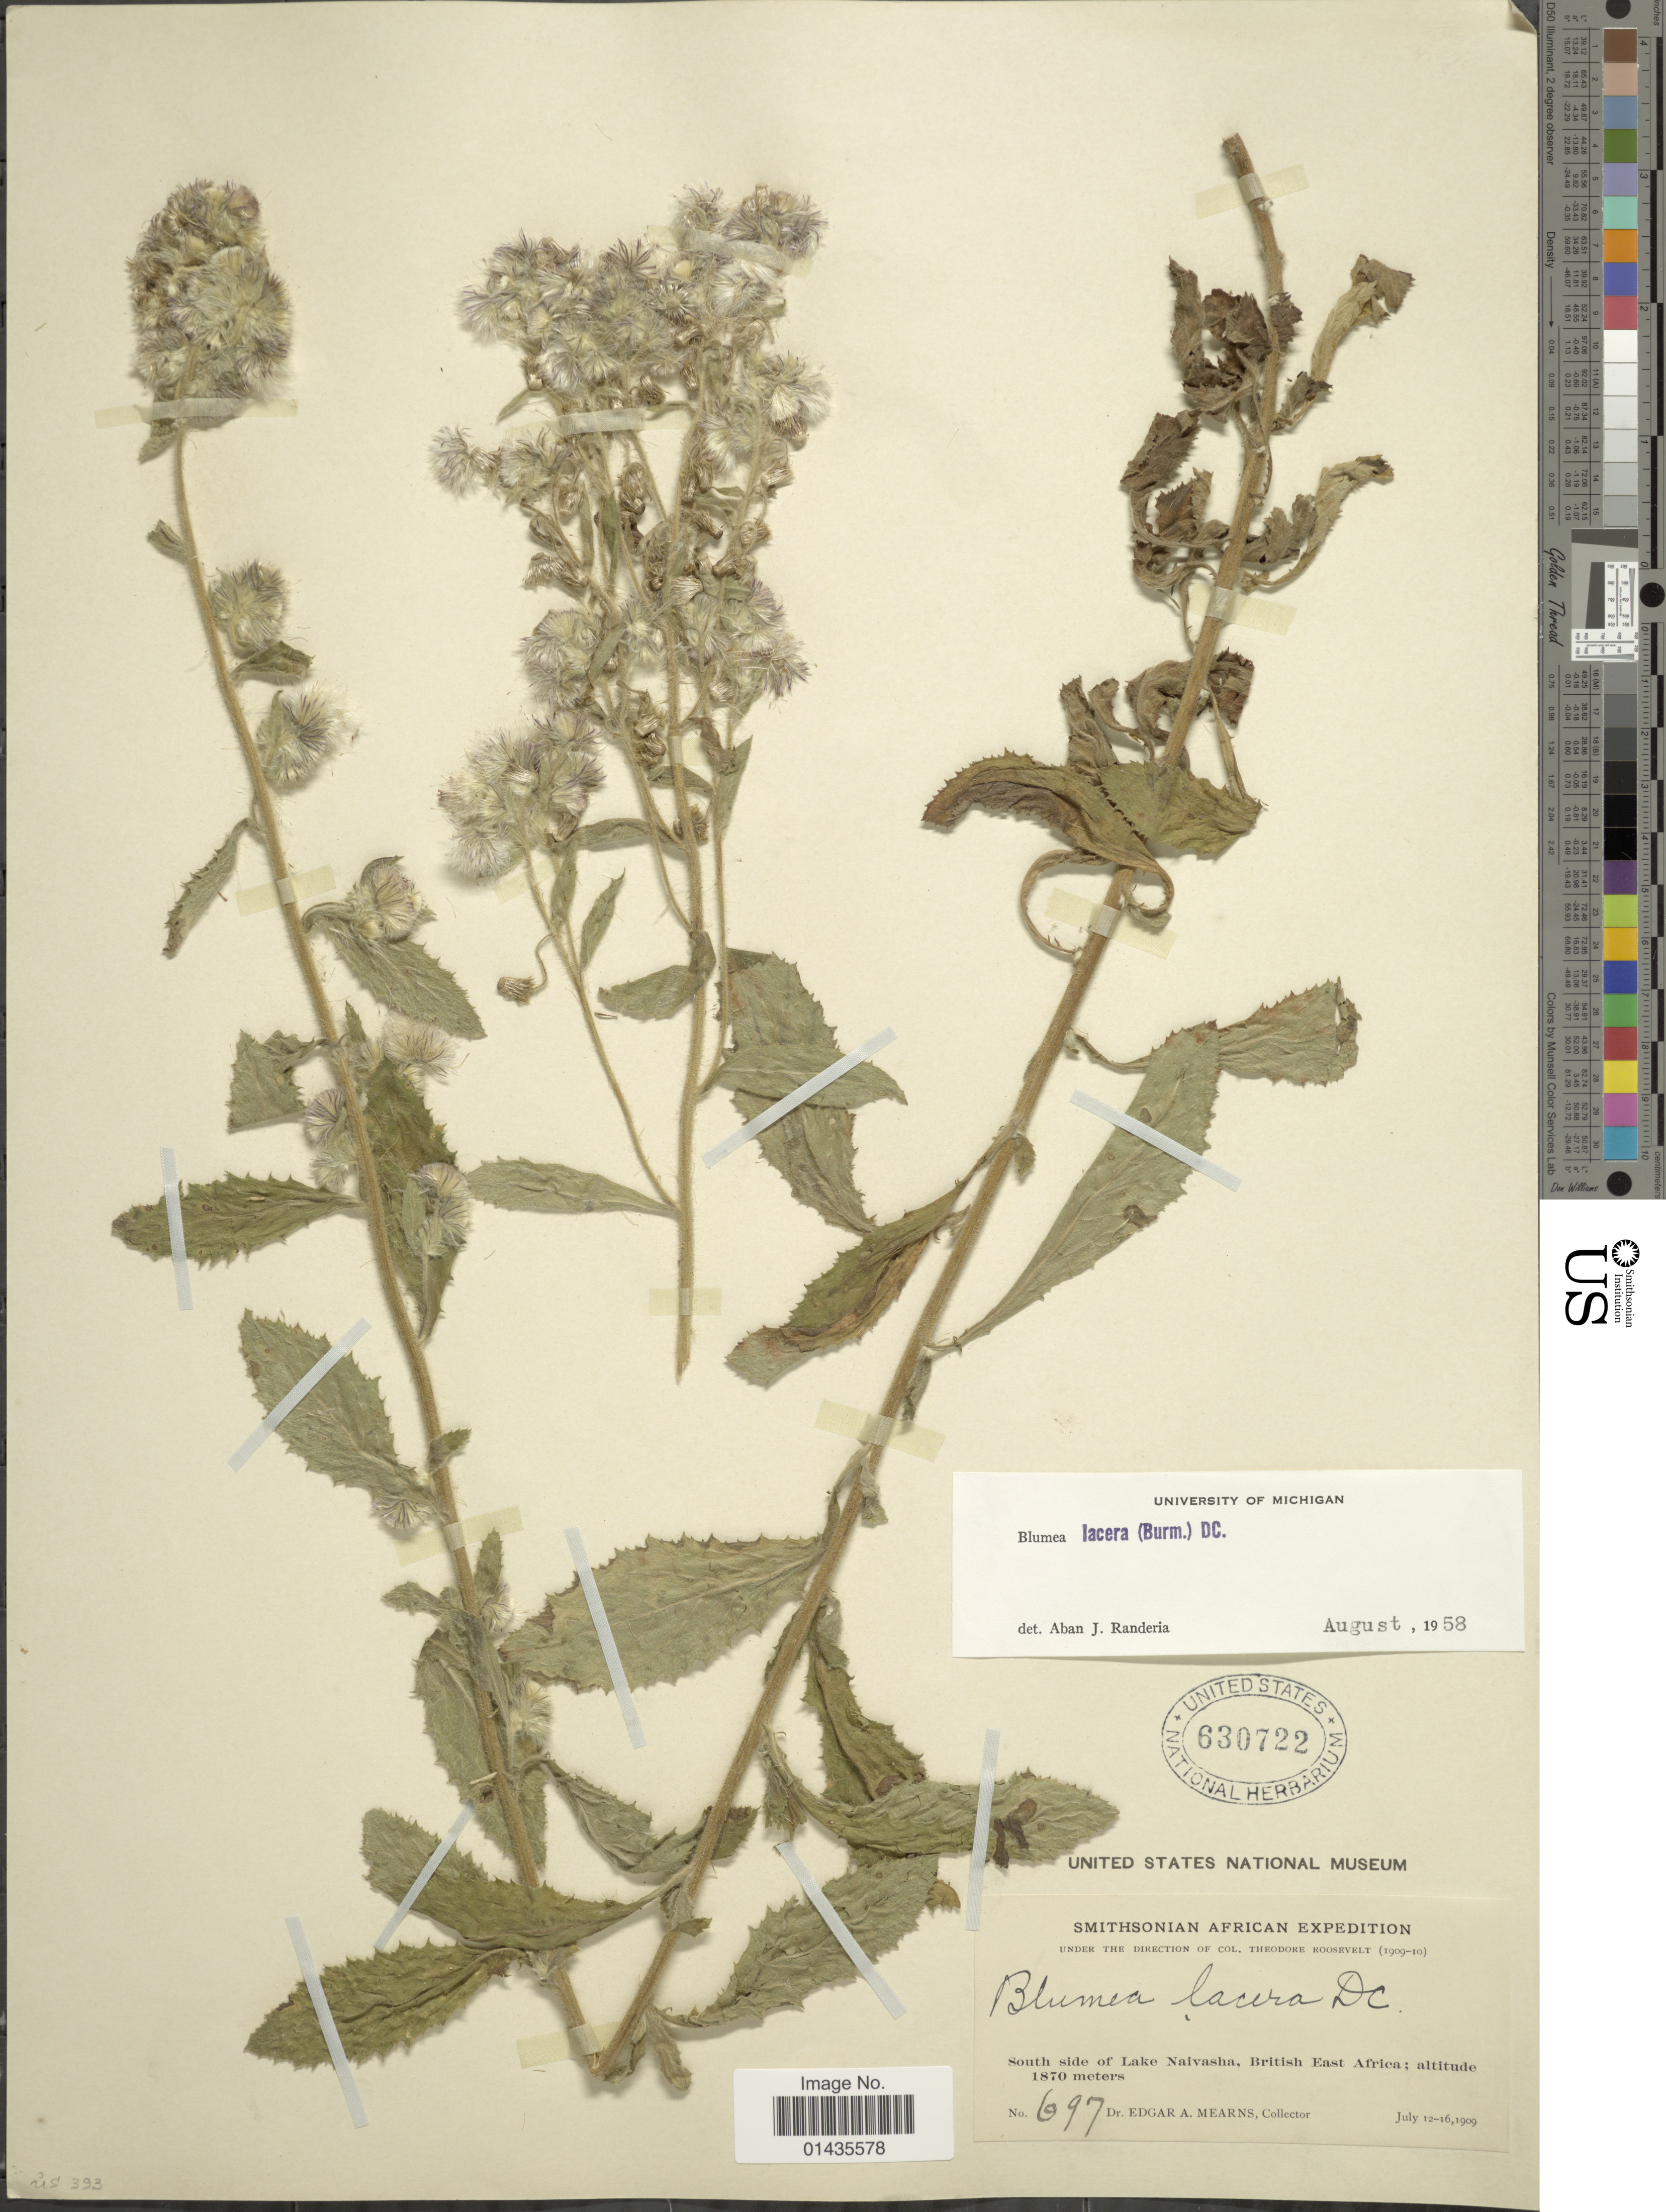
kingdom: Plantae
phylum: Tracheophyta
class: Magnoliopsida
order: Asterales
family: Asteraceae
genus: Blumea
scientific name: Blumea lacera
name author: (Roxb.) DC.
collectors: E. A. Mearns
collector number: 697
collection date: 1909-07-12/1909-07-16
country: Kenya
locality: South side of Lake Naivasha, British East Africa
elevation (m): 1870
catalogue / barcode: US 630722